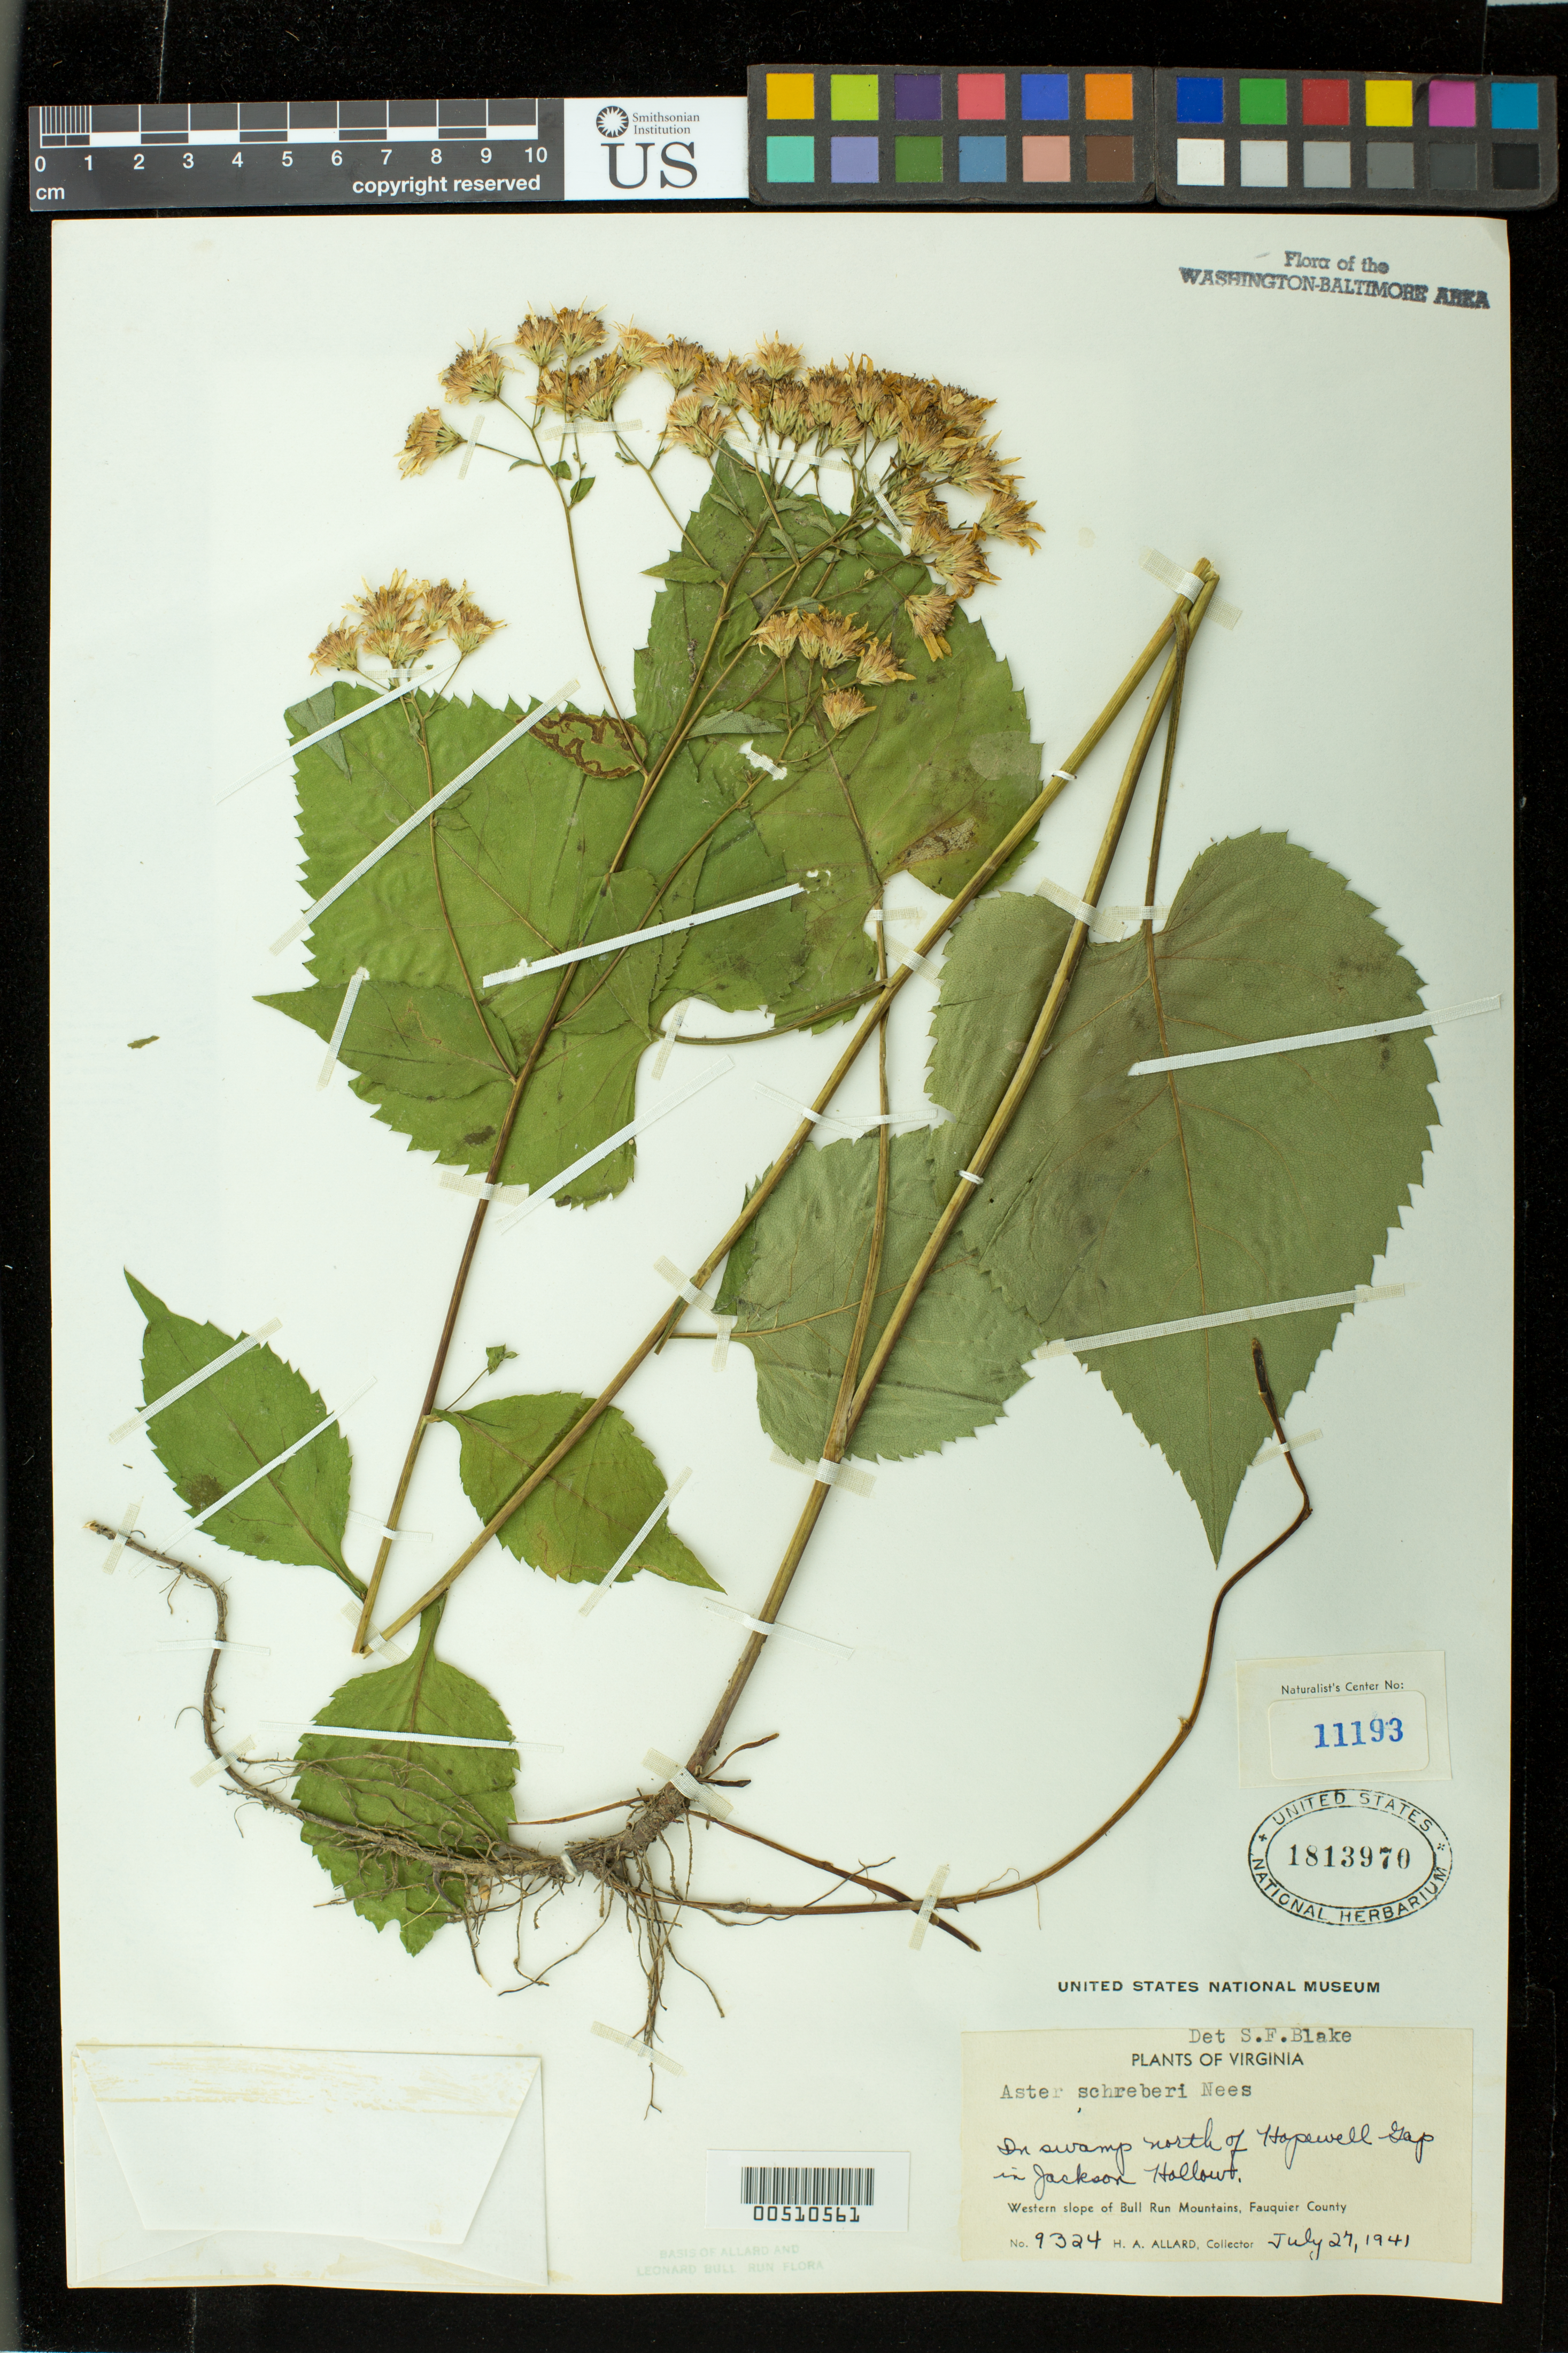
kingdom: Plantae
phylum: Tracheophyta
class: Magnoliopsida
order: Asterales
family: Asteraceae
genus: Eurybia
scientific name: Eurybia schreberi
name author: (Nees) Nees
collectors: H. A. Allard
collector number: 9324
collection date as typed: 27 Jul 1941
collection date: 1941-07-27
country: United States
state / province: Virginia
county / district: Fauquier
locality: N of Hopewell Gap in Jackson Hollow, W slope of Bull Run Mts. Bull Run Mts.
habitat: in swamp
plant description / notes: Specimens returned from Naturalist Center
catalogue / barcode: US 1813970